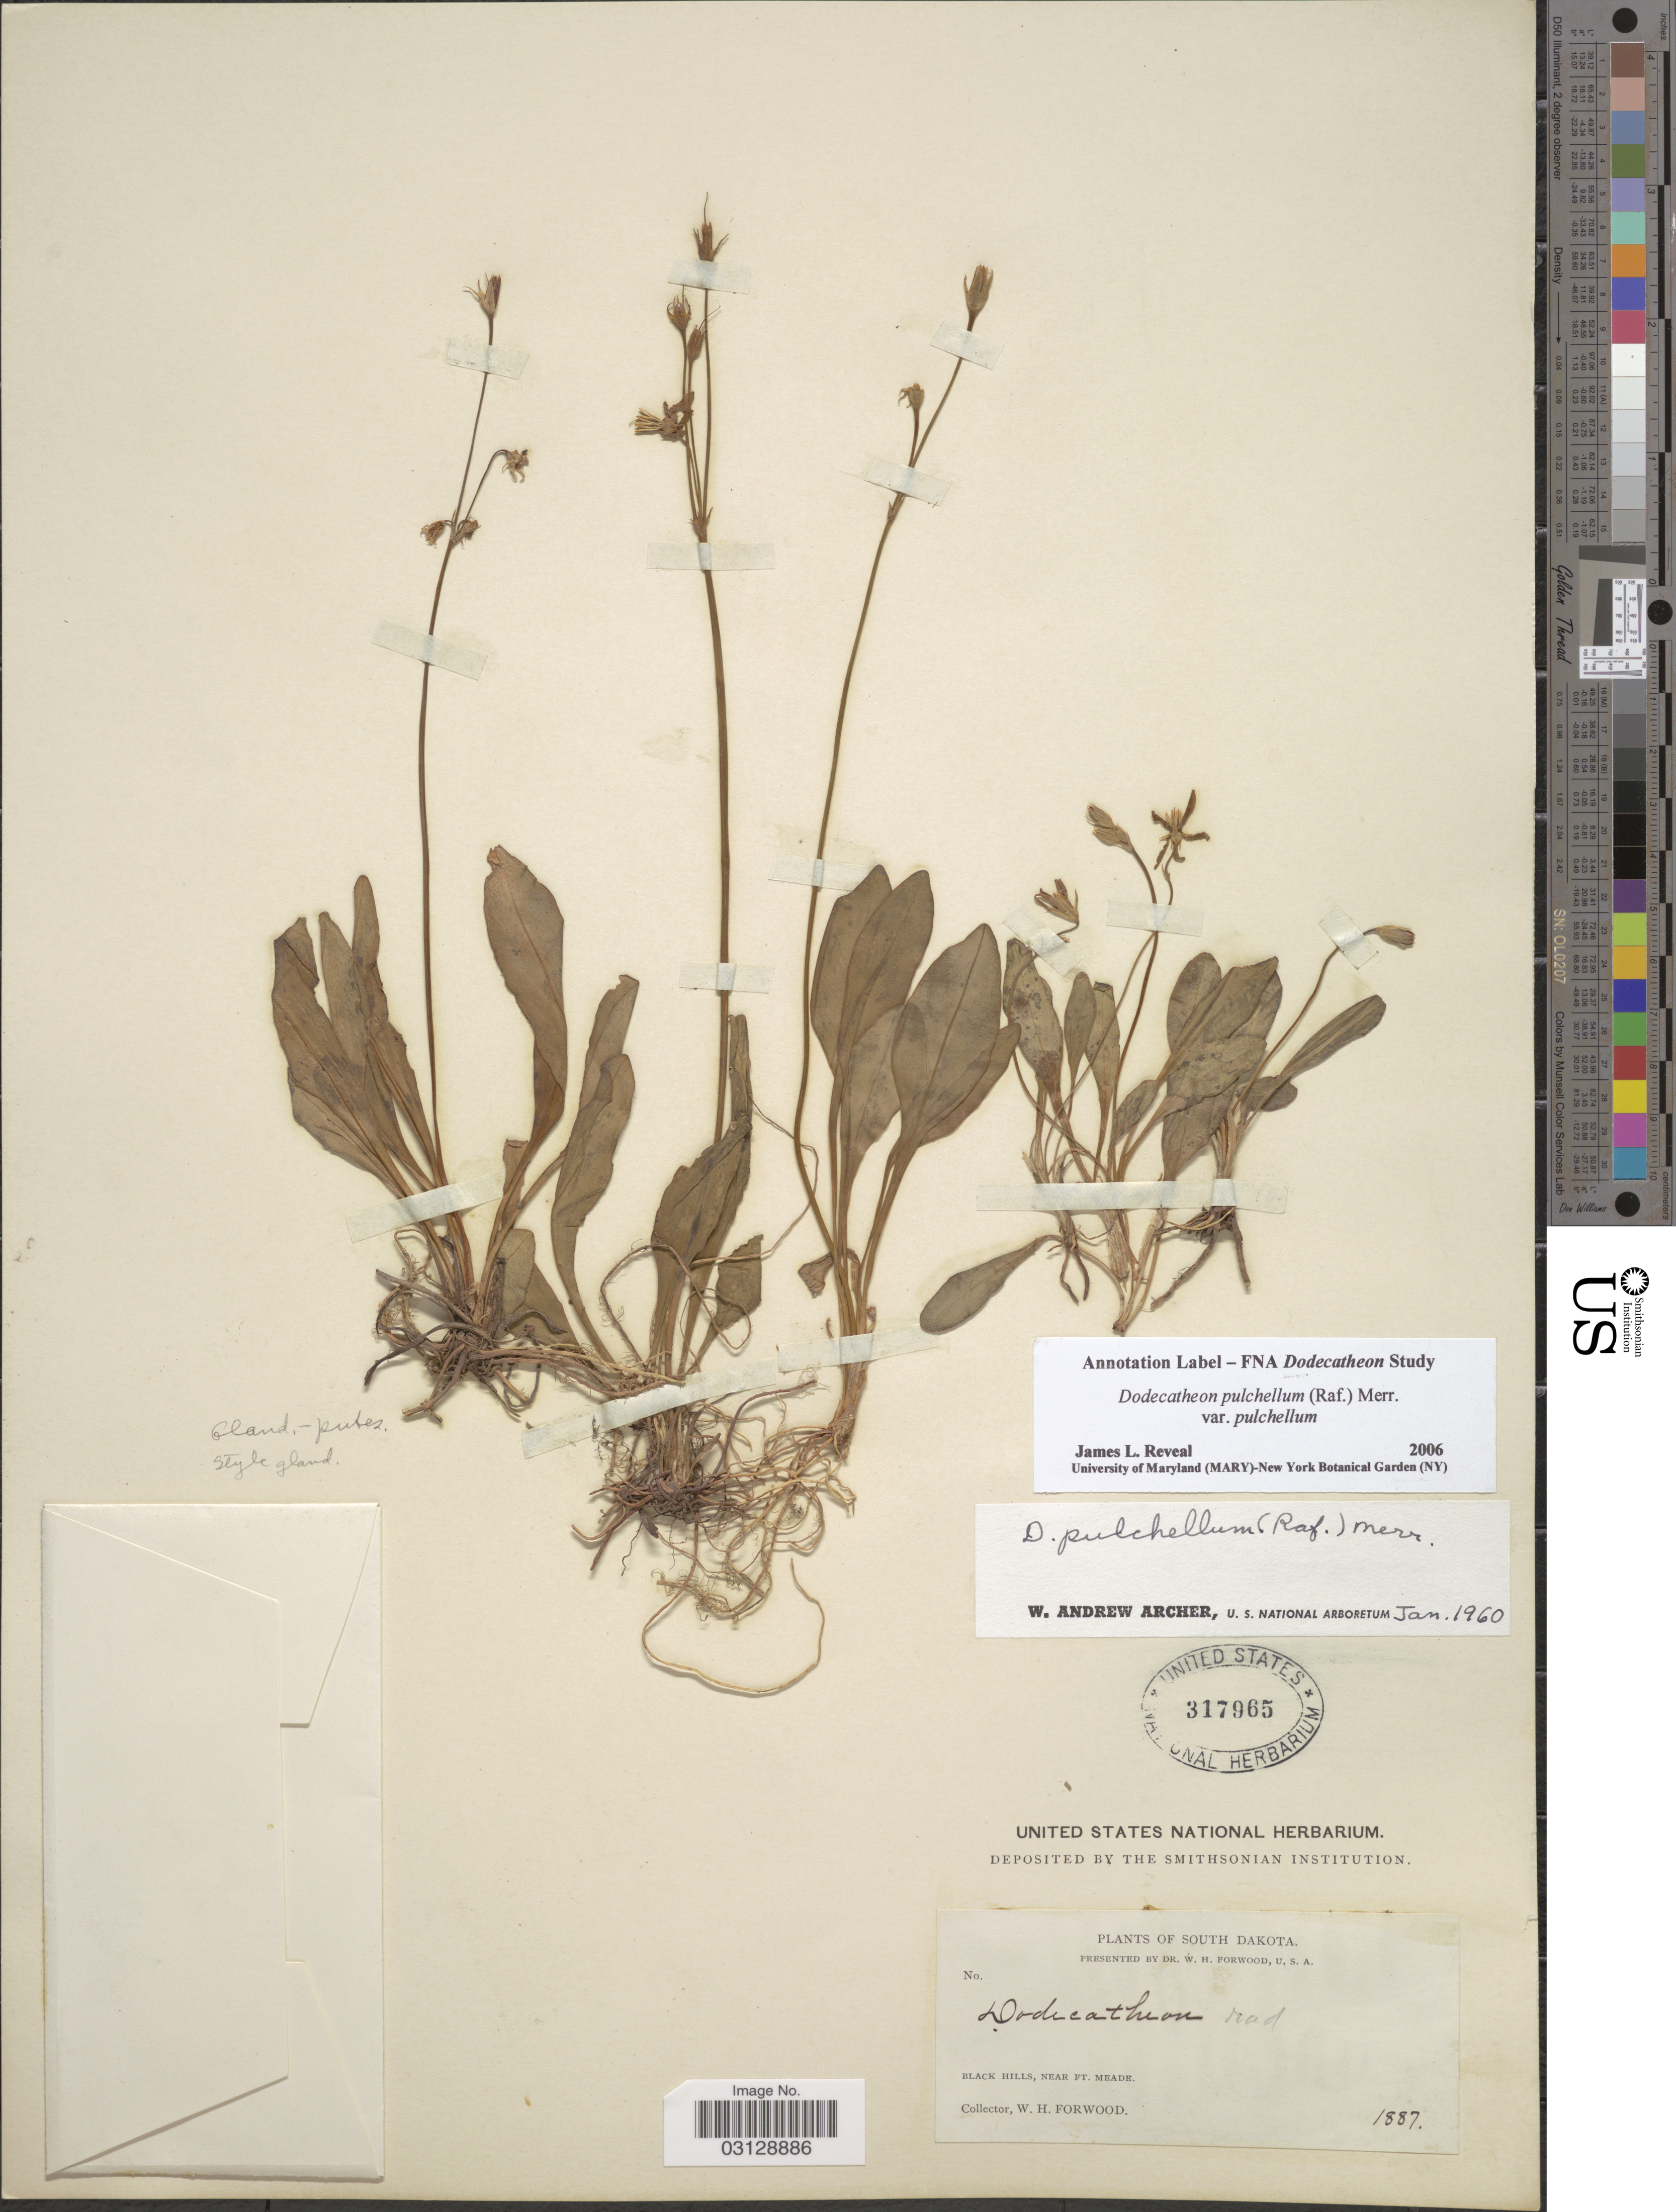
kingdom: Plantae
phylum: Tracheophyta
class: Magnoliopsida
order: Ericales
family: Primulaceae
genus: Dodecatheon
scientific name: Dodecatheon pulchellum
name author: (Raf.) Merr.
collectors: W. Forwood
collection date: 1887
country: United States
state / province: South Dakota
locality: Black Hills, near Ft. Meade.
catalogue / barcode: US 317965